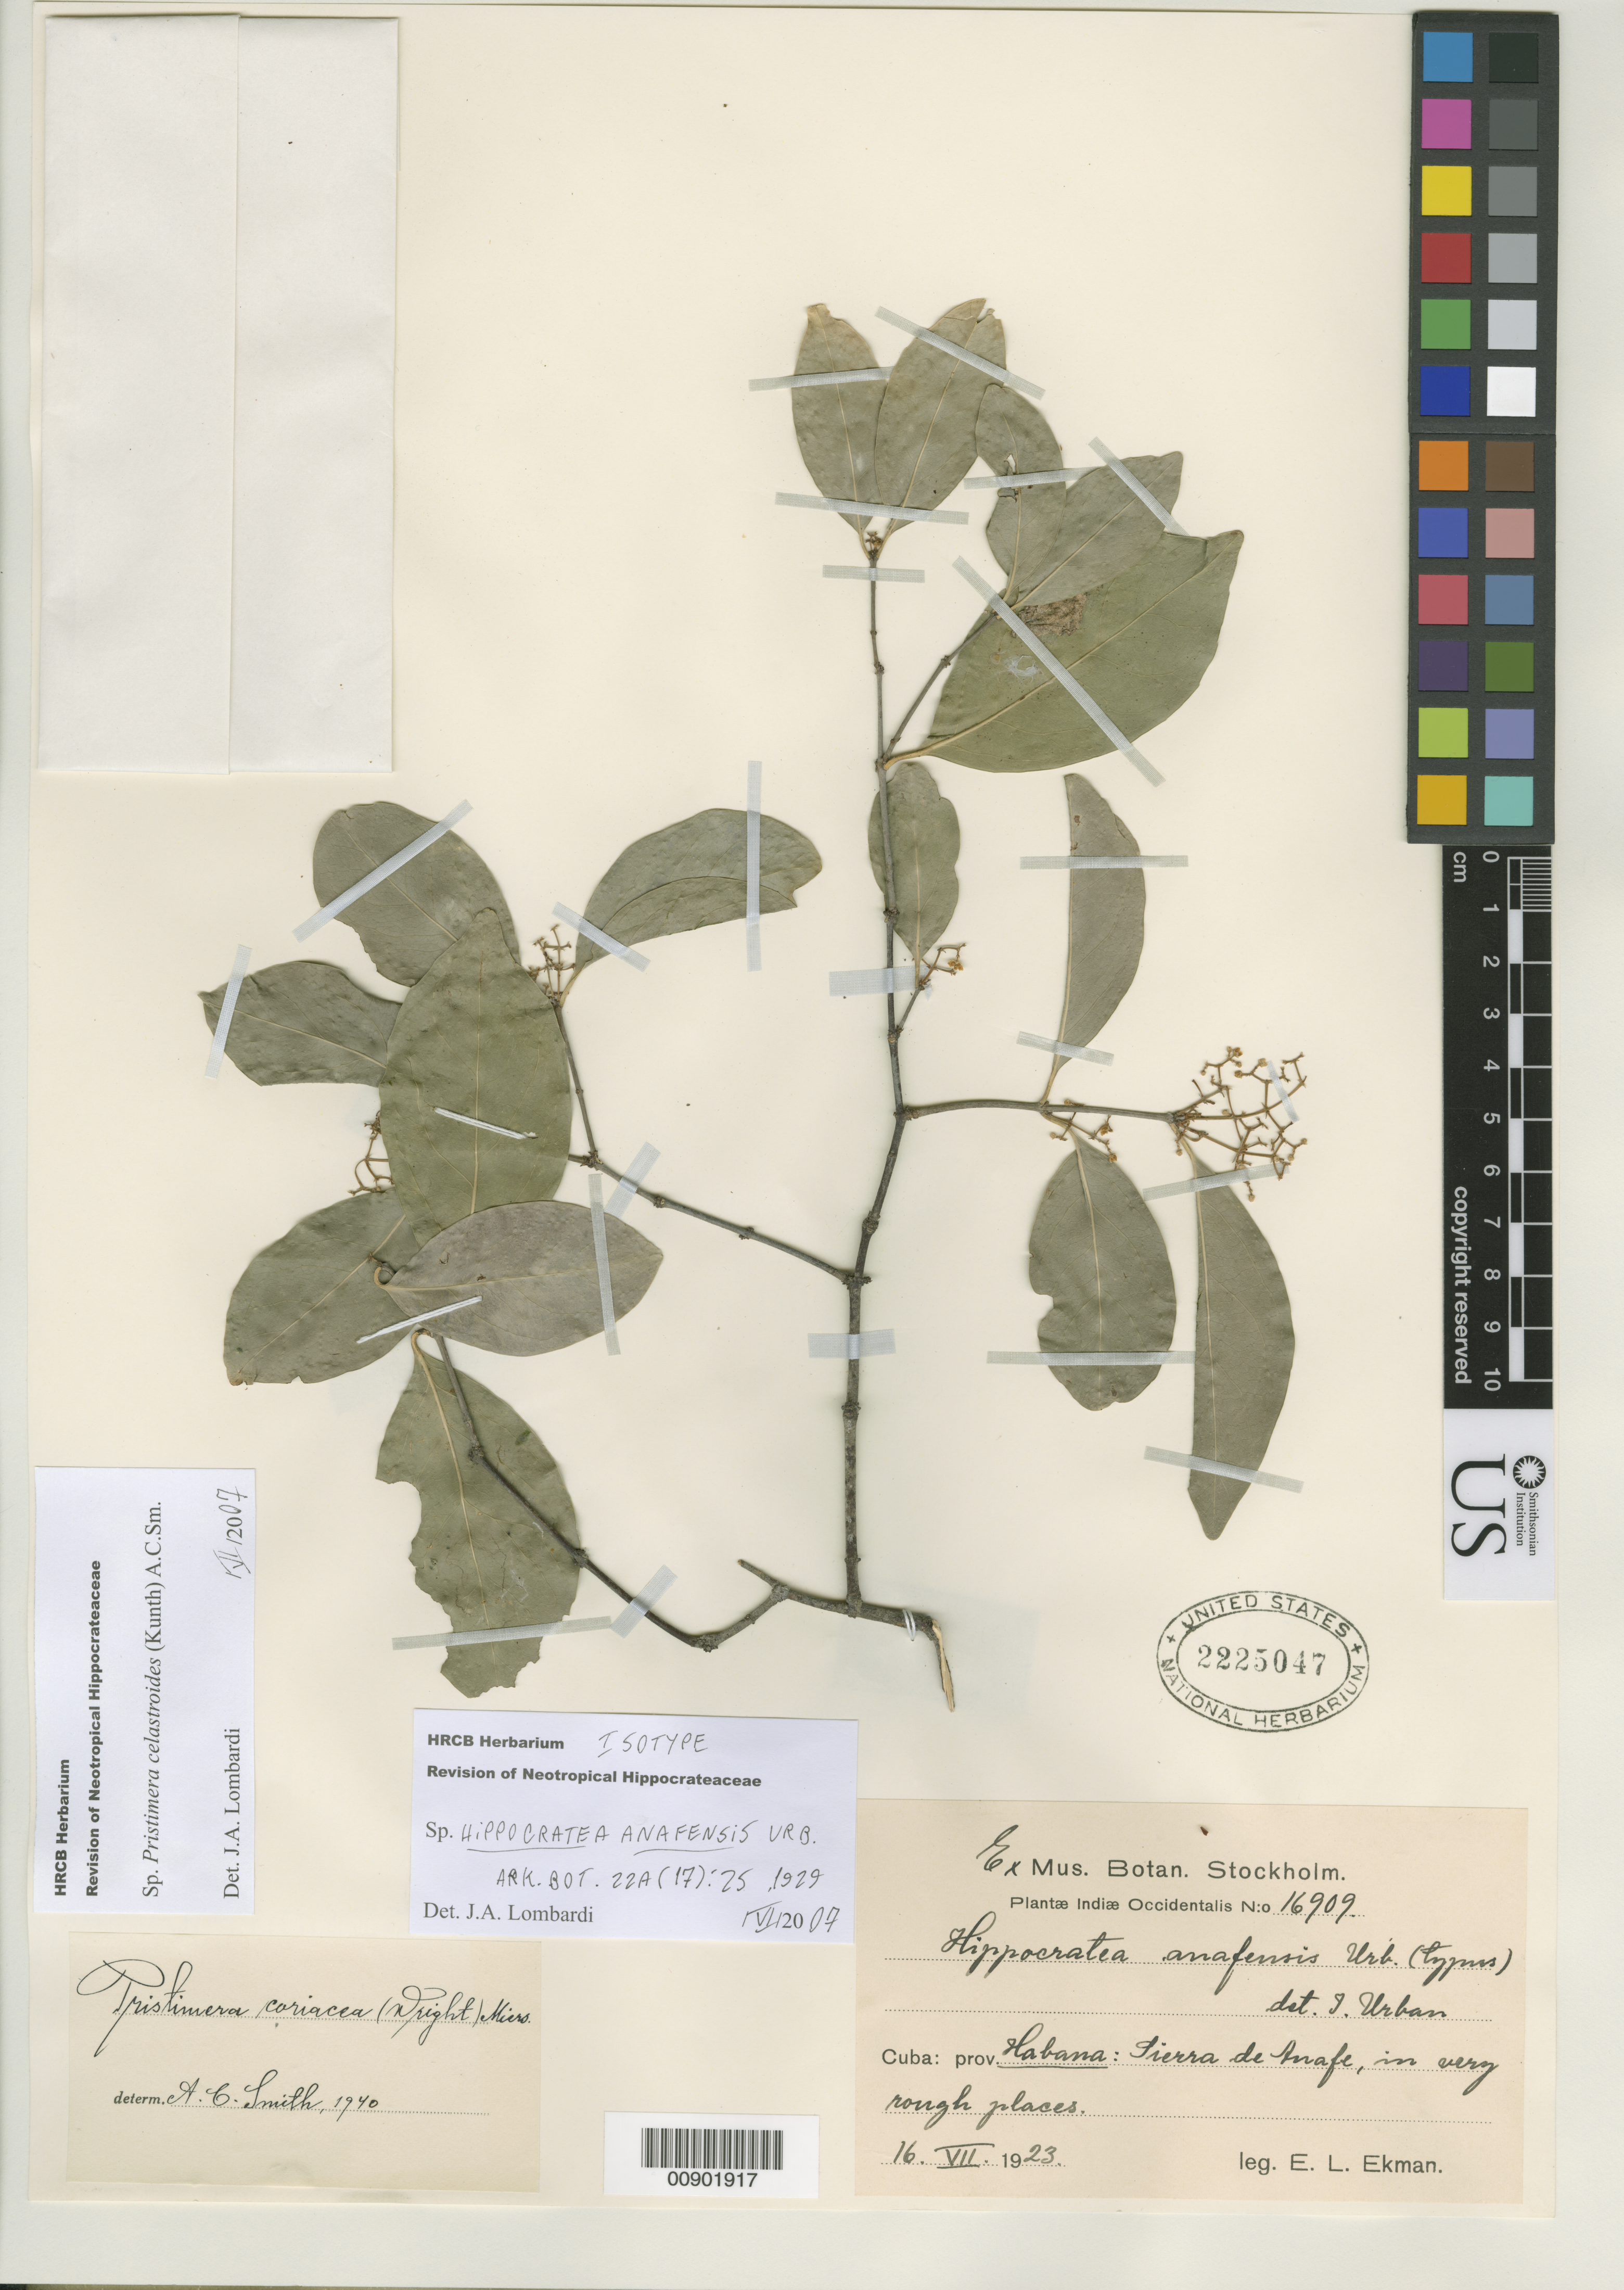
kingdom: Plantae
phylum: Tracheophyta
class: Magnoliopsida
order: Celastrales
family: Celastraceae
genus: Hippocratea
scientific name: Hippocratea anafensis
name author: Urb.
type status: Isotype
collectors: E. L. Ekman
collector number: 16909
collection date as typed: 16 Jul 1923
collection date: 1923-07-16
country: Cuba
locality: Prov. Habana: Sierra de Anafe, in very rough places.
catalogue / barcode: US 2225047